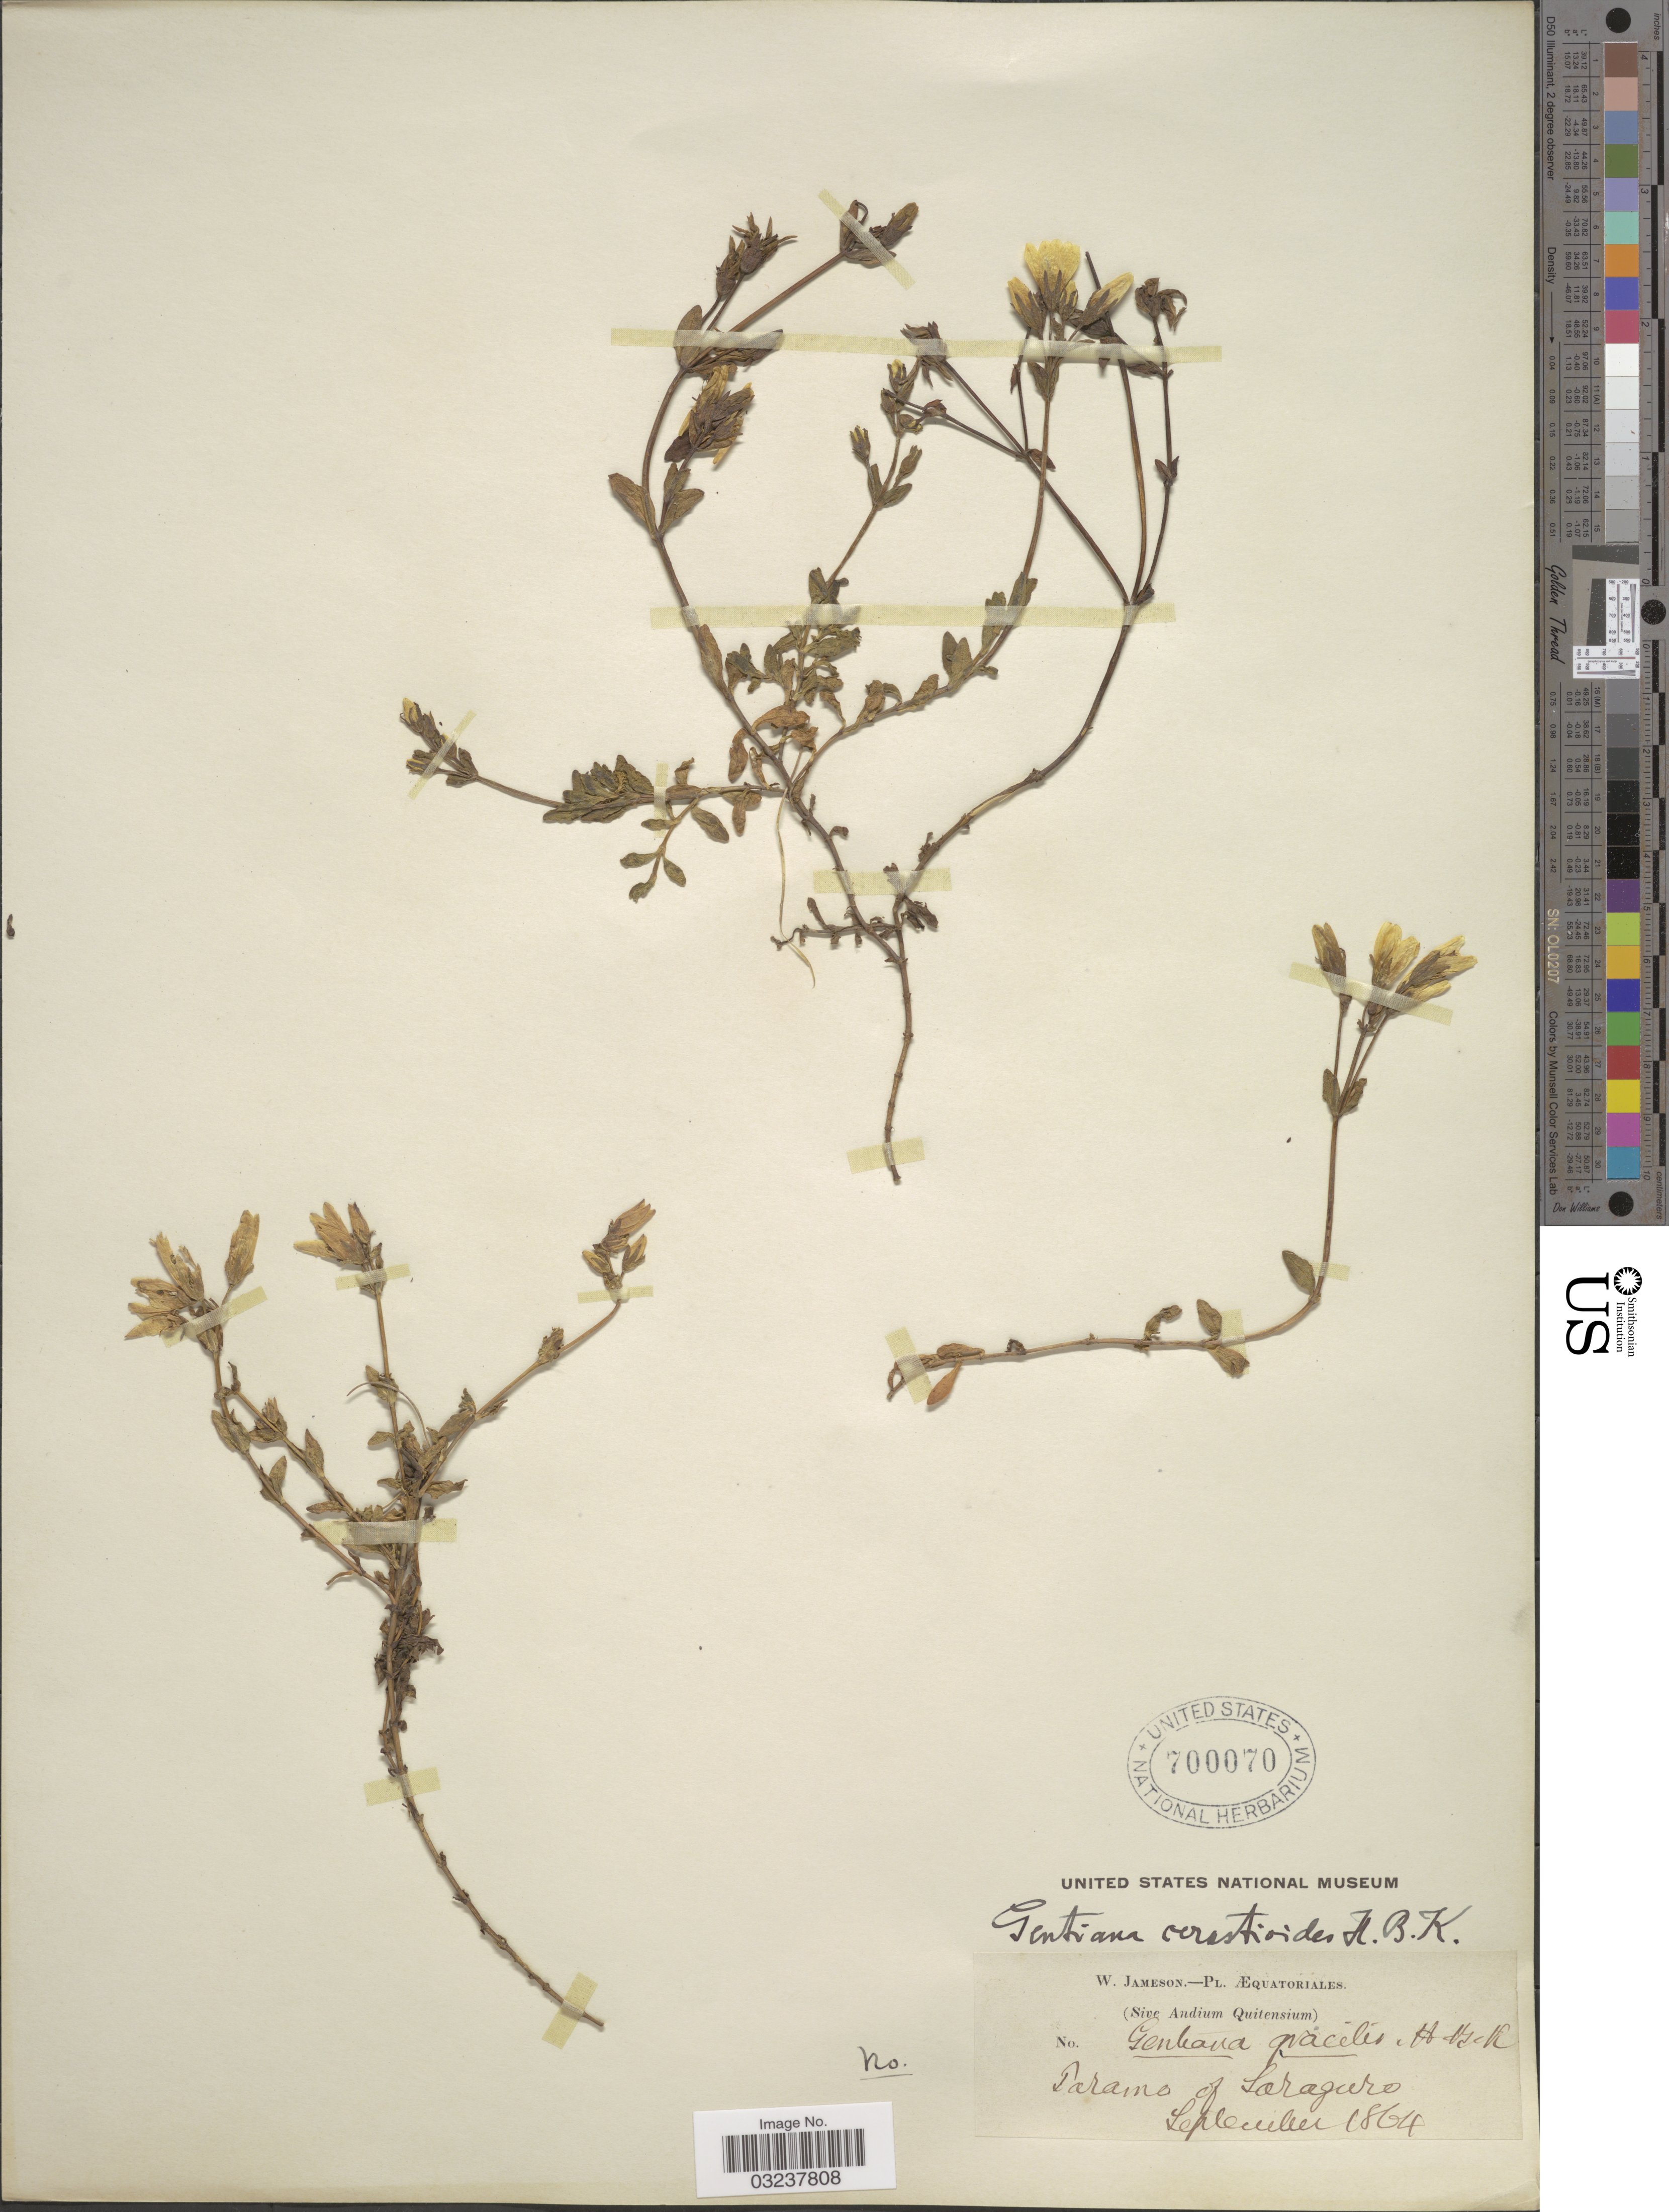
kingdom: Plantae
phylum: Tracheophyta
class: Magnoliopsida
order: Gentianales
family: Gentianaceae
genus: Gentianella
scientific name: Gentianella cerastioides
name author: (Kunth) Fabris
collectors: W. Jameson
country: Ecuador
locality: Æquatoriales (Sive Andium Quitensium), Paramo of Saraguro, Lepleuker [interpreted].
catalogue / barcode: US 700070